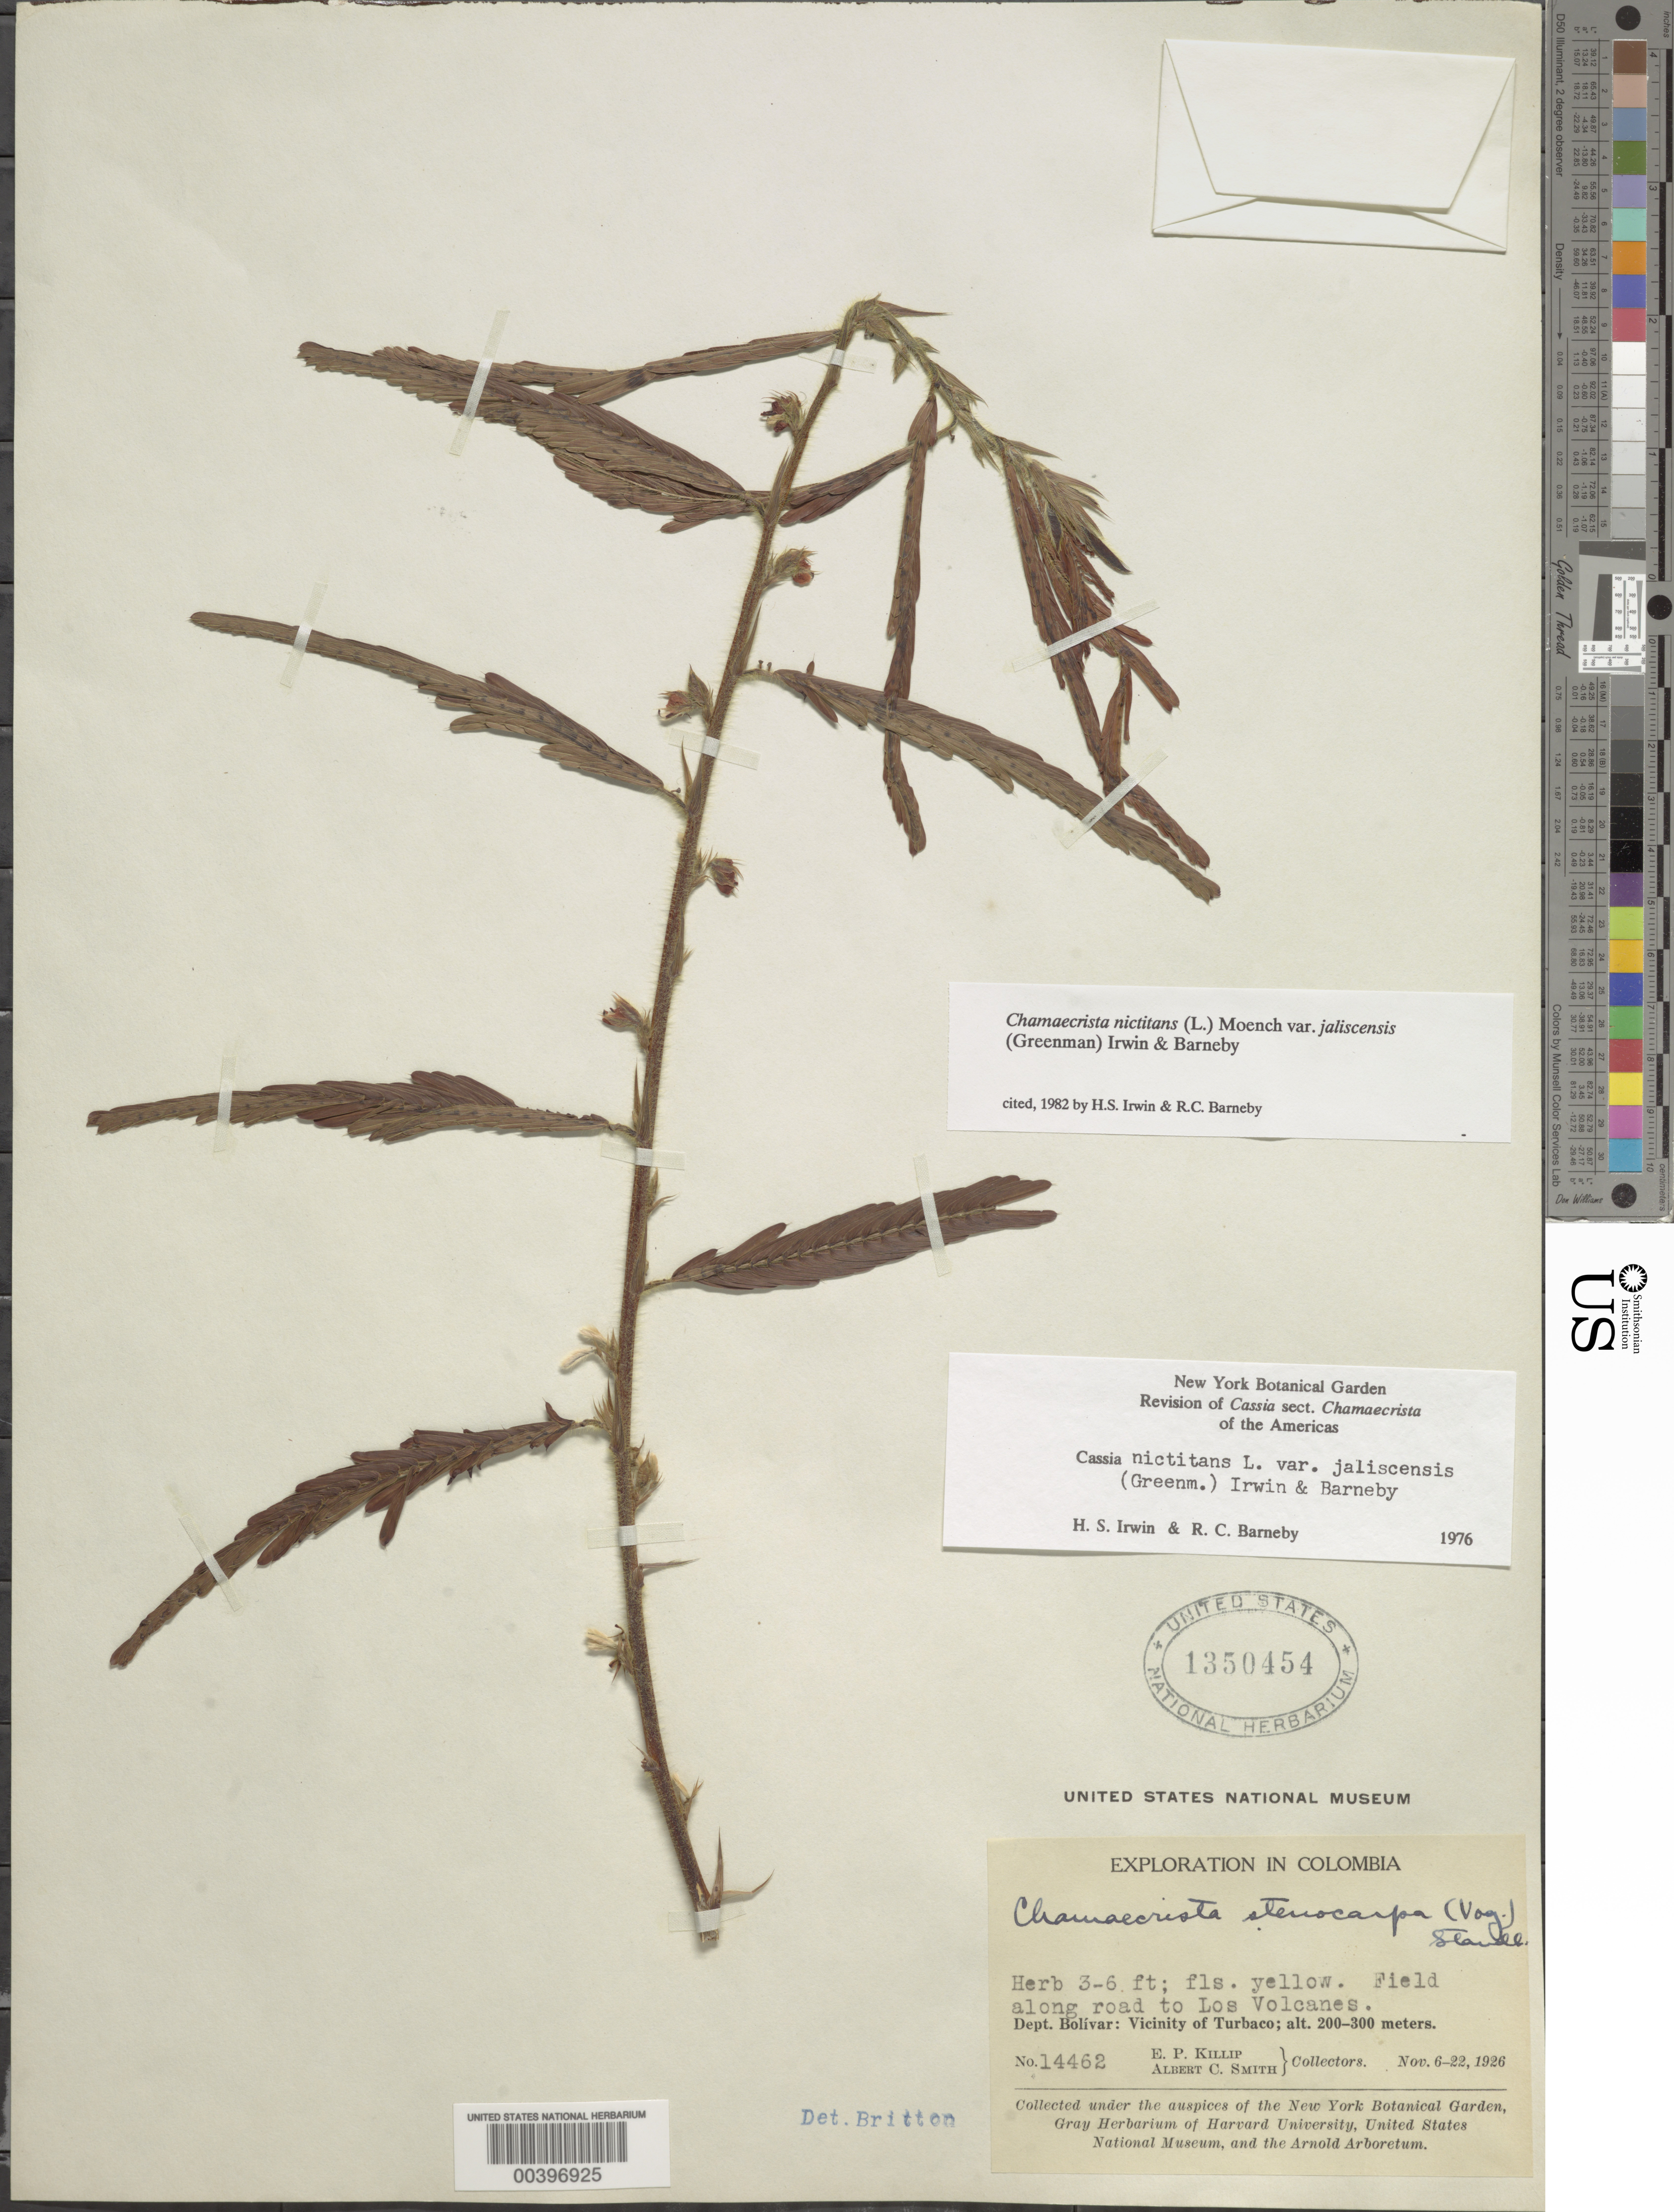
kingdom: Plantae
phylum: Tracheophyta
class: Magnoliopsida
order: Fabales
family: Fabaceae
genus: Chamaecrista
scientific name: Chamaecrista nictitans var. jaliscensis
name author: (Greenm.) H.S. Irwin & Barneby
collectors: E. P. Killip & A. C. Smith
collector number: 14462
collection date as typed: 06 Nov 1926 to 22 Nov 1926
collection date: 1926-11-06/1926-11-22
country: Colombia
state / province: Bolívar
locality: Along road to Los Volcanes; vicinity of Turbaco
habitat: Field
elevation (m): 200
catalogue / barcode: US 1350454